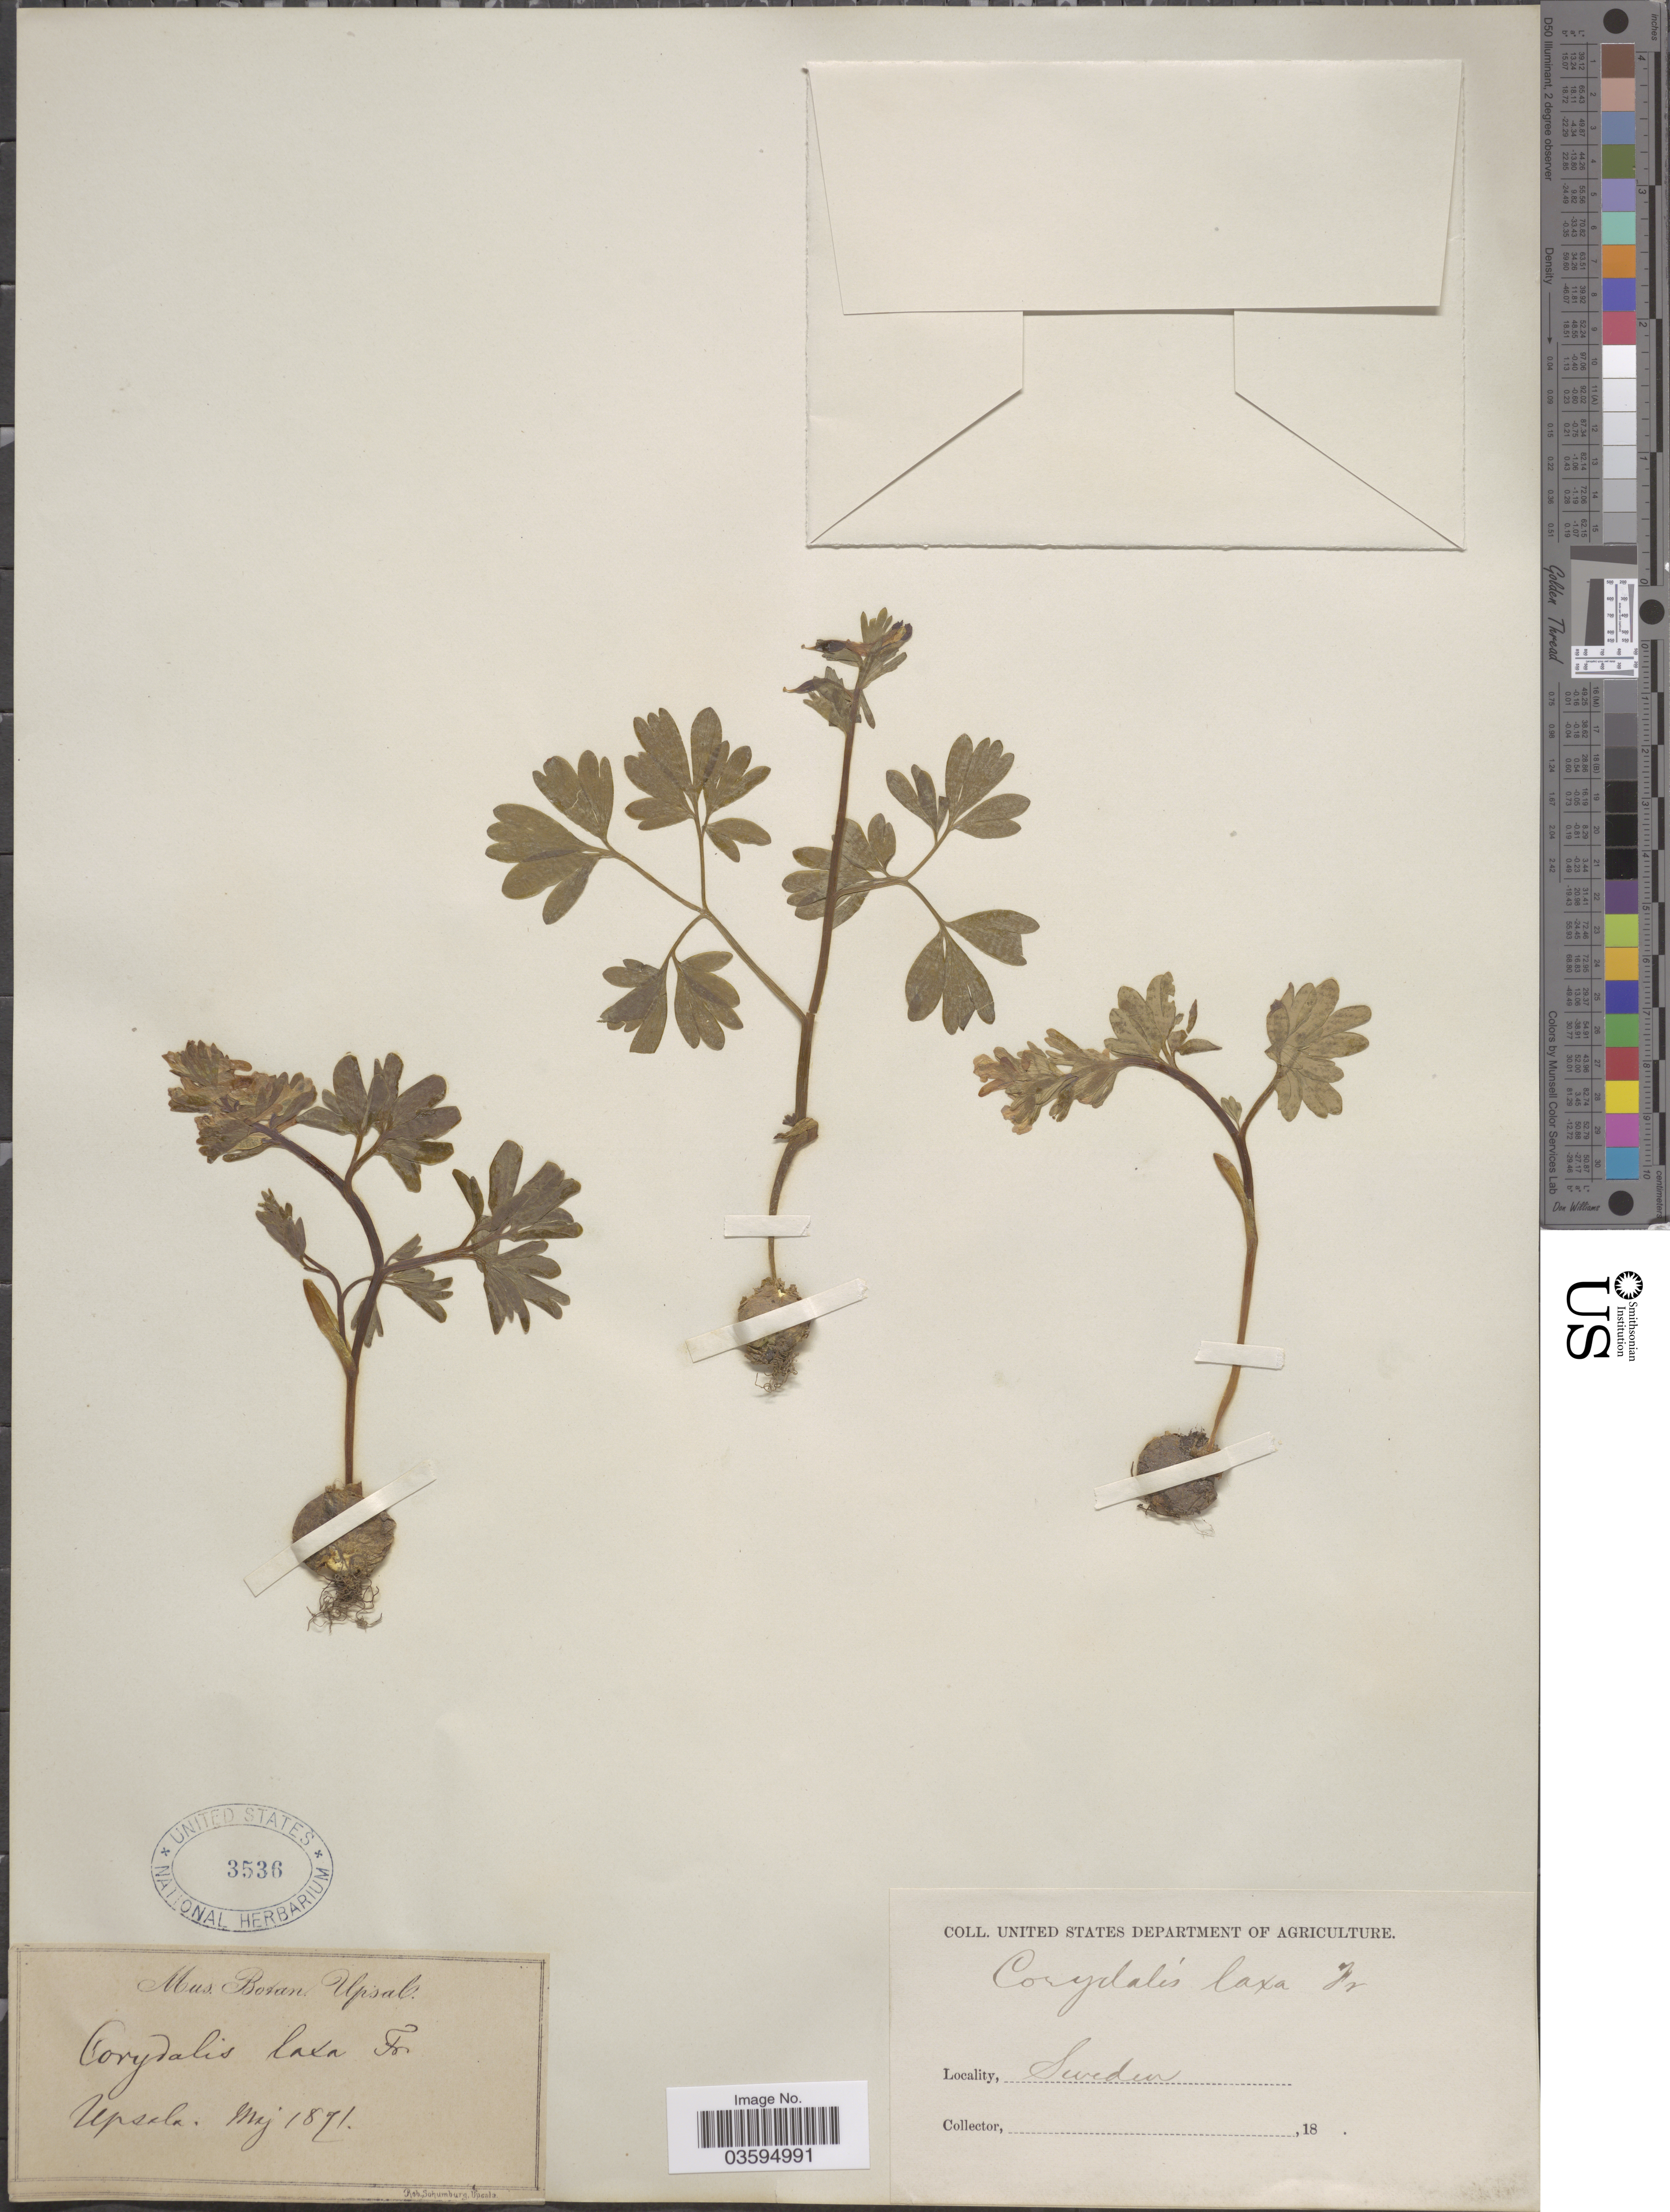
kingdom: Plantae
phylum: Tracheophyta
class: Magnoliopsida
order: Ranunculales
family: Papaveraceae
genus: Capnoides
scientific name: Capnoides laxa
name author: (Fr. a) Kuntze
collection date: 1891-05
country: Sweden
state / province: Uppsala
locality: Upsala.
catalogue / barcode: US 3536